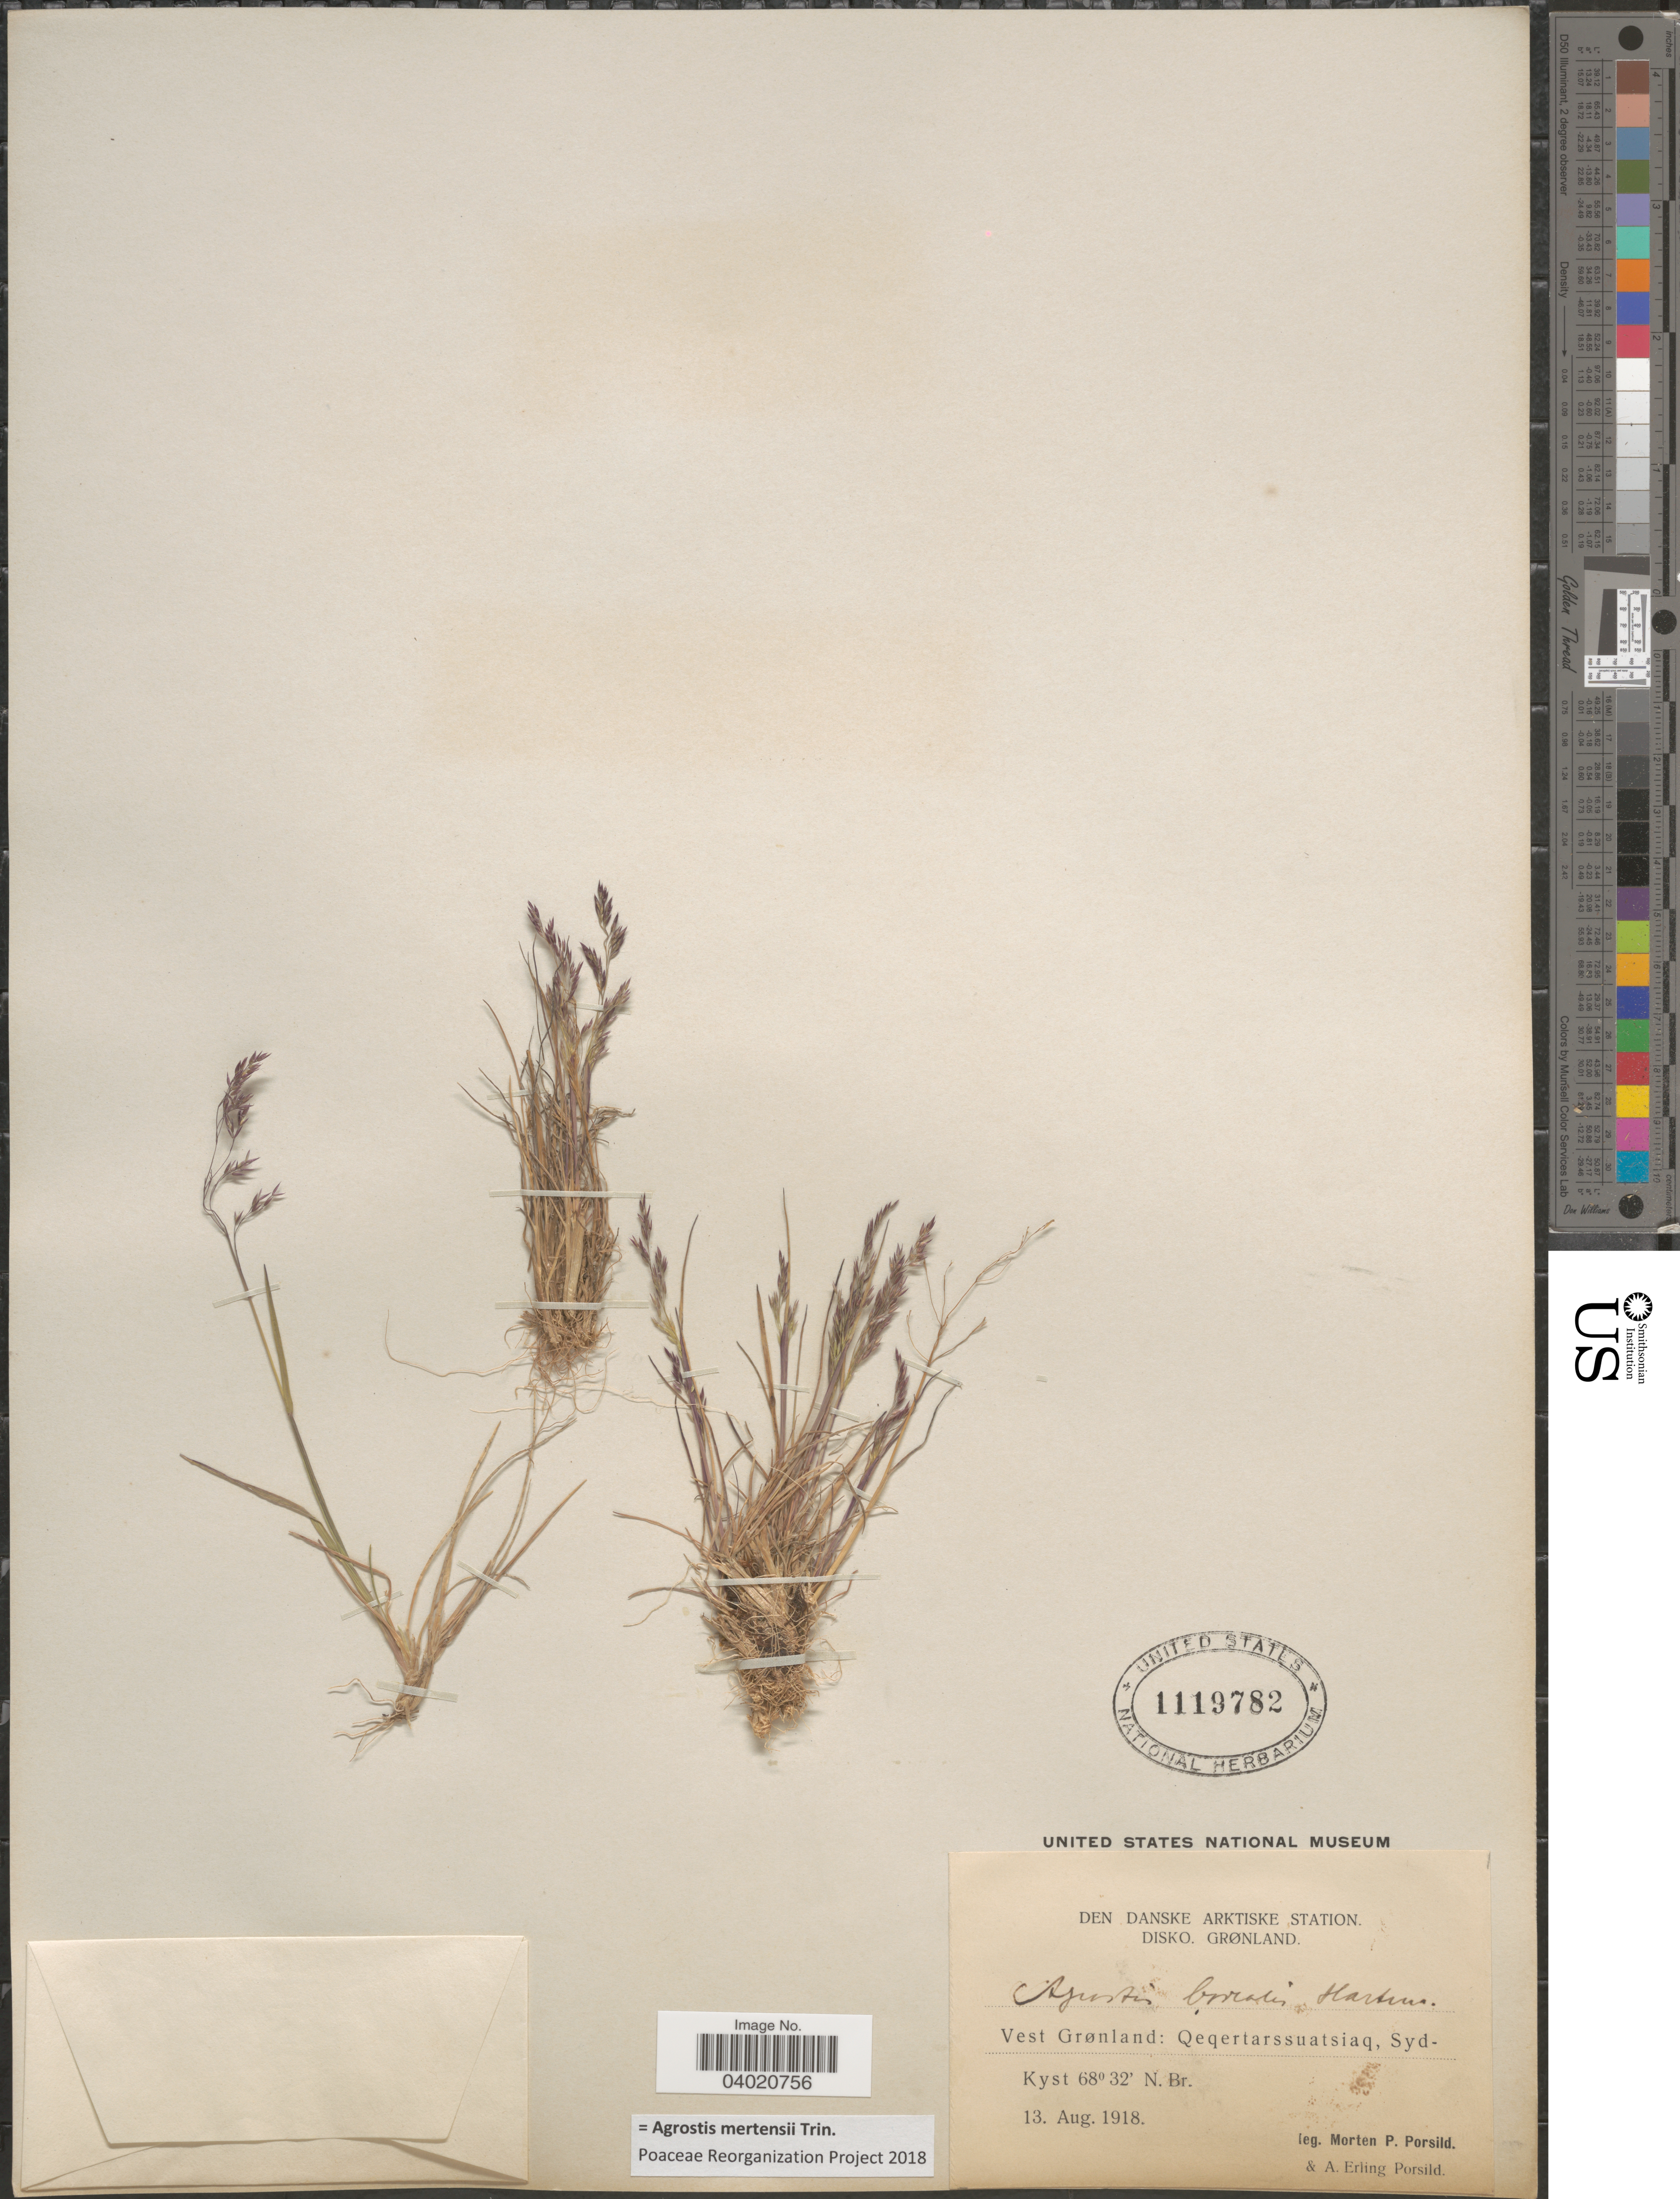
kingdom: Plantae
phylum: Tracheophyta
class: Liliopsida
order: Poales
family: Poaceae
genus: Agrostis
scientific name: Agrostis mertensii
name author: Trin.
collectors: M. P. Porsild & A. E. Porsild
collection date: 1918-08-13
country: Greenland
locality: Den Danske Arktiske Station. Disko, Grønland. Vest Grønland: Qeqertarssuatsiaq, Sydkyst.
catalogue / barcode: US 1119782